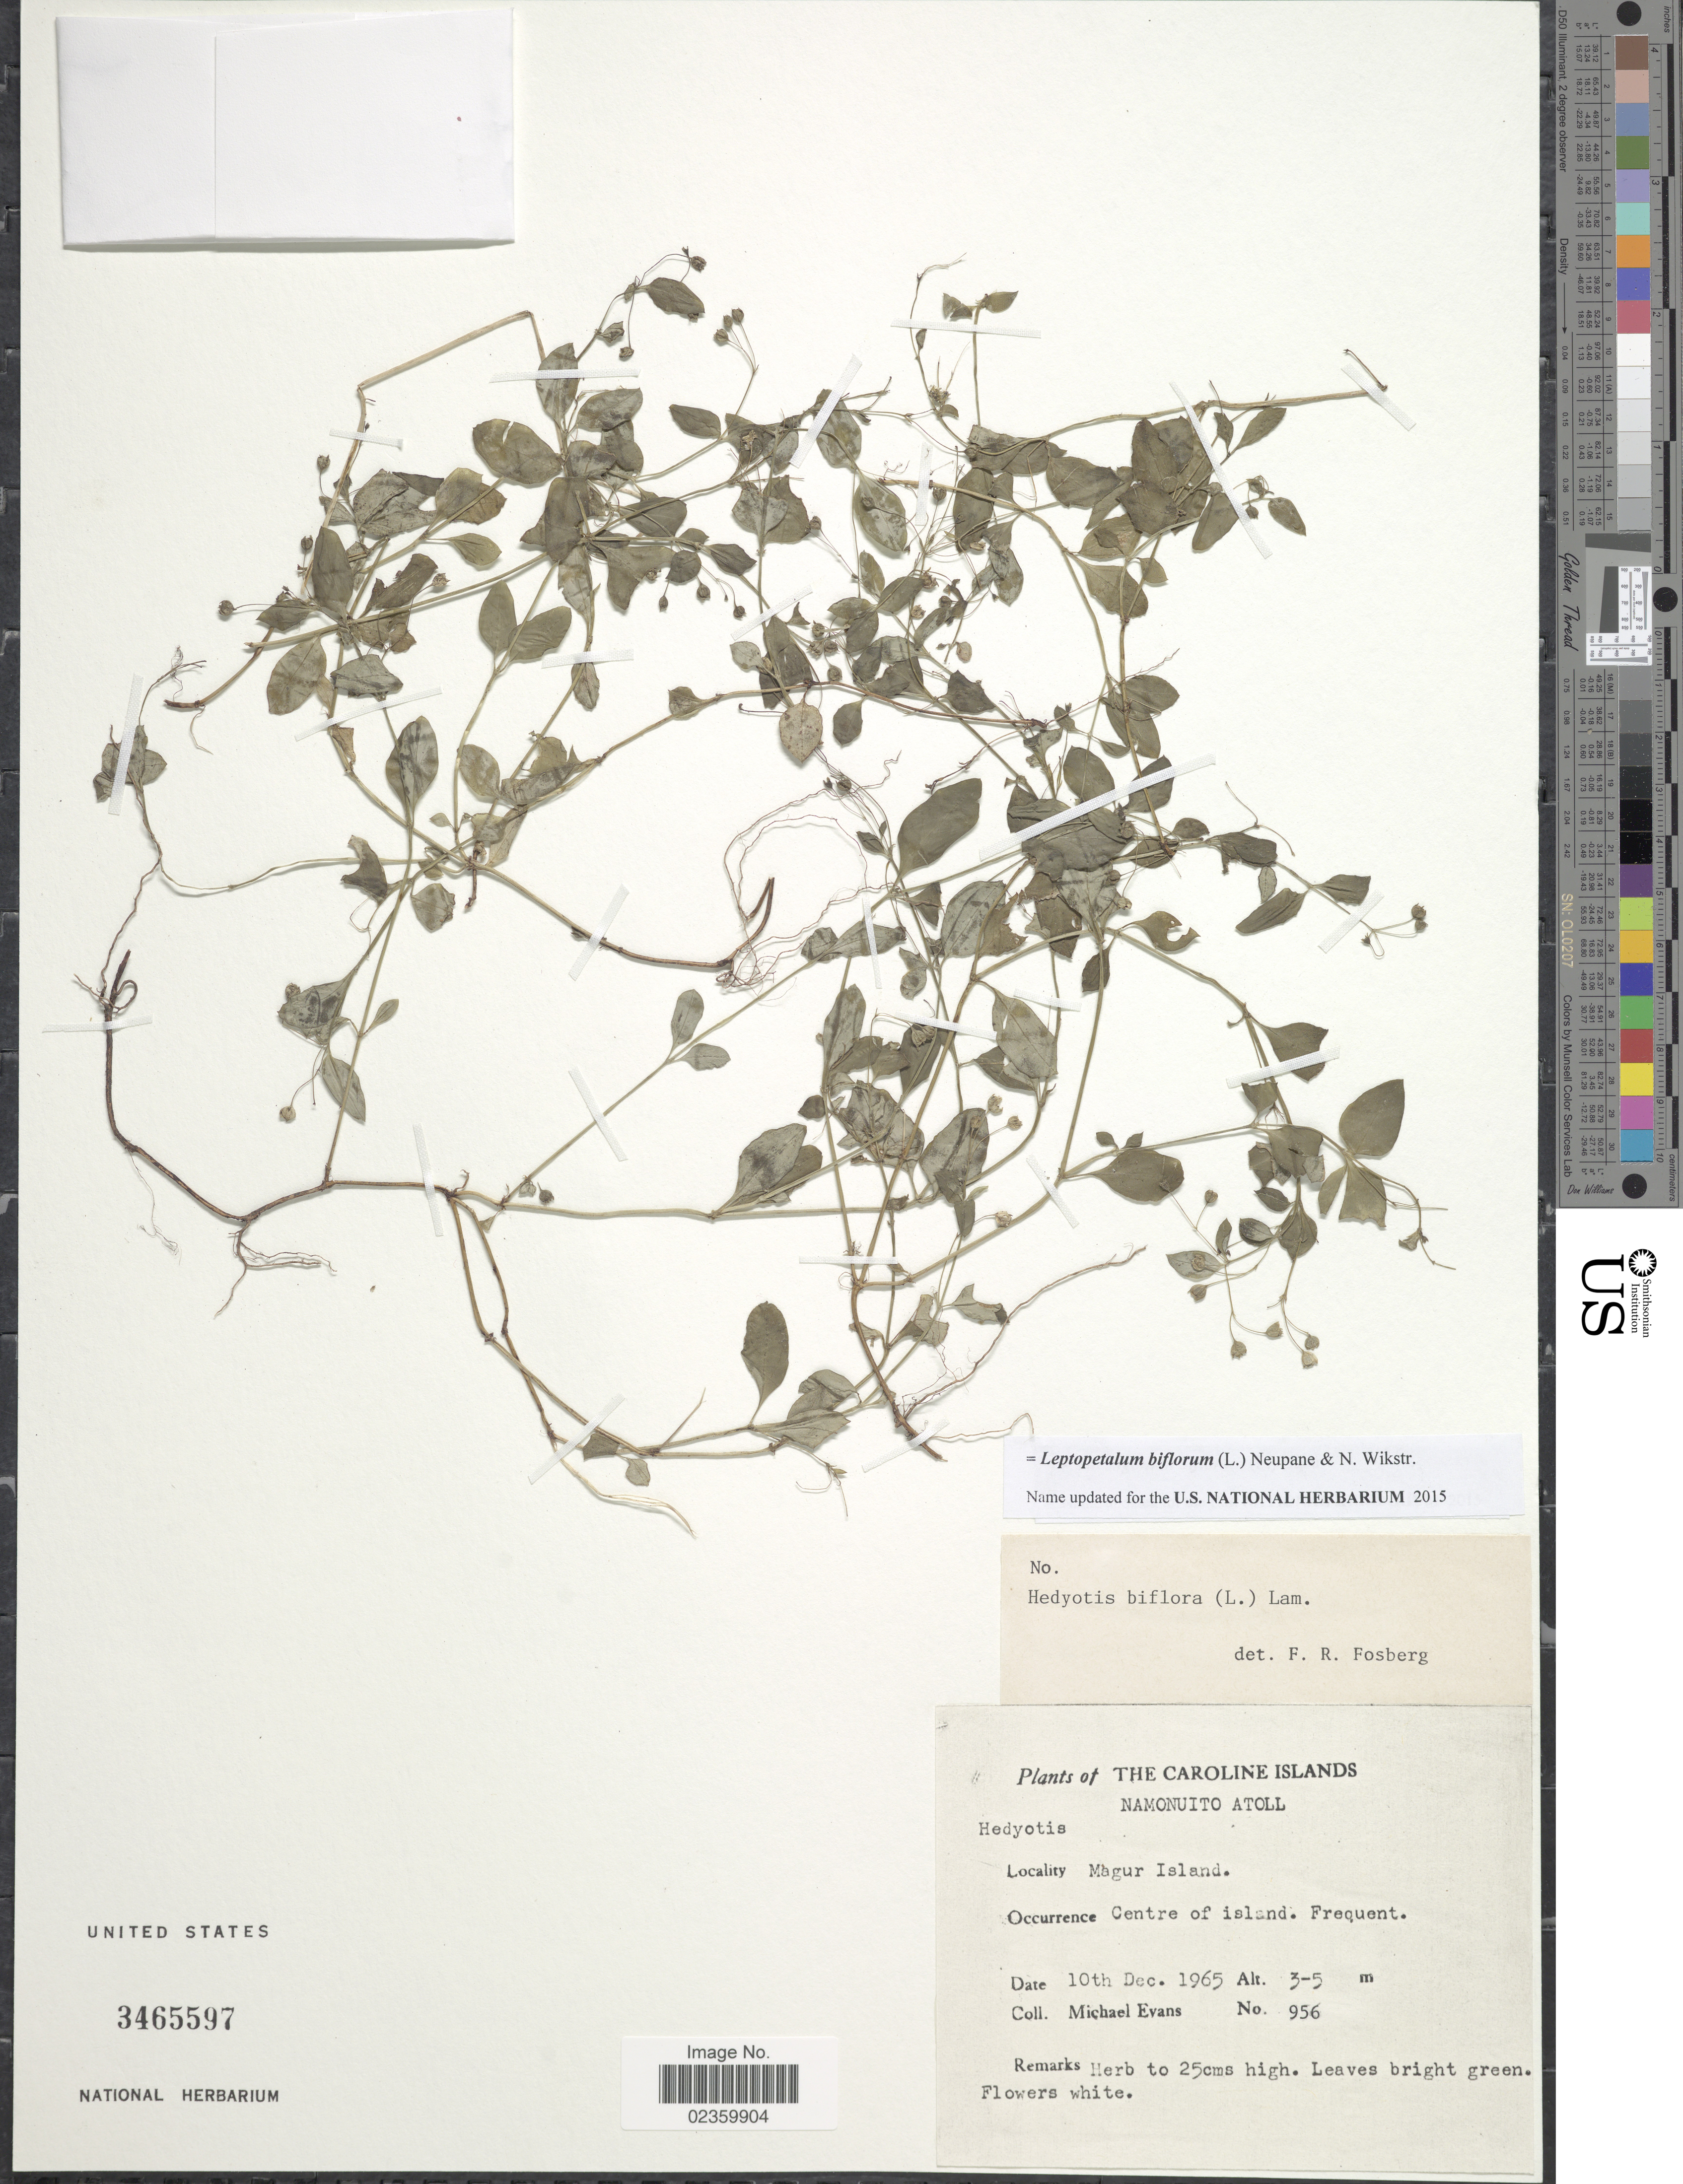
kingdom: Plantae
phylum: Tracheophyta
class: Magnoliopsida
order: Gentianales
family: Rubiaceae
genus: Leptopetalum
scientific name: Leptopetalum biflorum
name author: (L.) Neupane & N. Wikstr.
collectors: M. Evans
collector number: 956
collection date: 1965-12-10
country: Micronesia, Federated States of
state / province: Truk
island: Namonuito Atoll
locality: The Caroline Islands. Namonuito Atoll. Magur Island. Centre of island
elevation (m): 3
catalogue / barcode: US 3465597